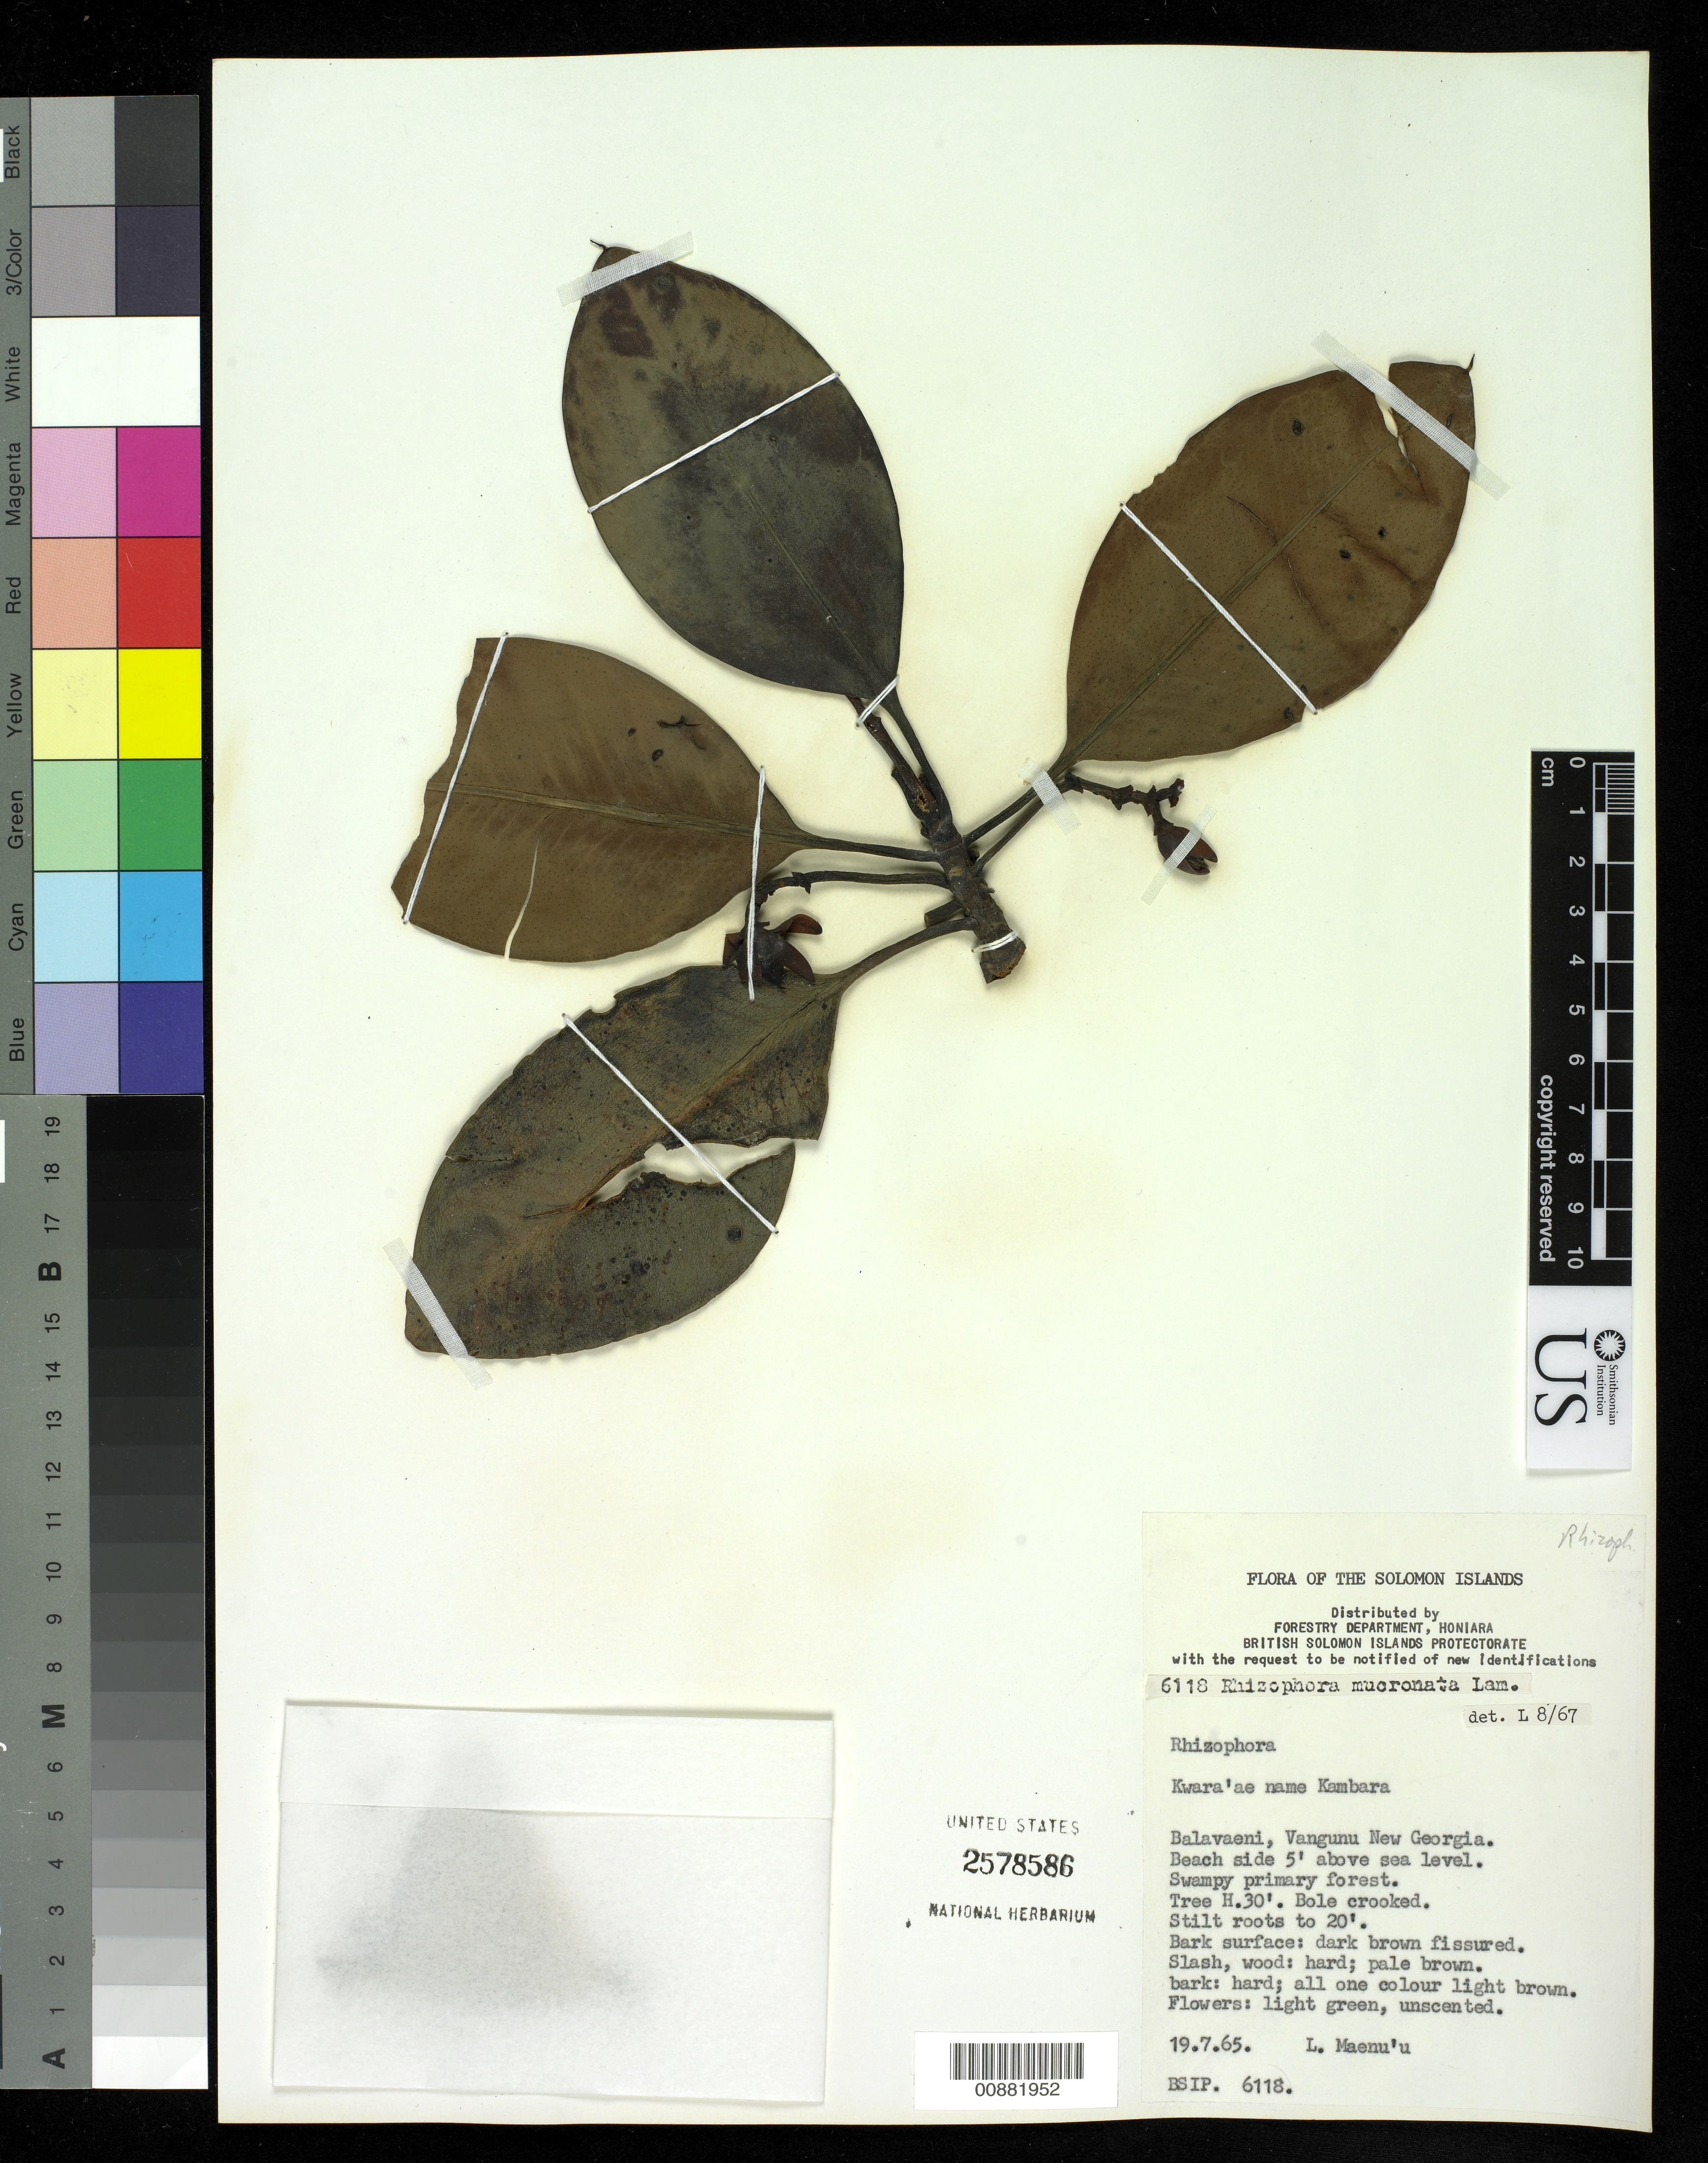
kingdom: Plantae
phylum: Tracheophyta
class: Magnoliopsida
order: Malpighiales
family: Rhizophoraceae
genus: Rhizophora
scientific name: Rhizophora mucronata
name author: Lam.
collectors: L. Maenu'u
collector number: BSIP 6118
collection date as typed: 19 Jul 1965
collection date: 1965-07-19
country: Solomon Islands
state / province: Western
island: Vangunu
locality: Balavaeni, beach side.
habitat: Beach side, swampy primary forest.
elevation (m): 2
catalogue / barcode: US 2578586